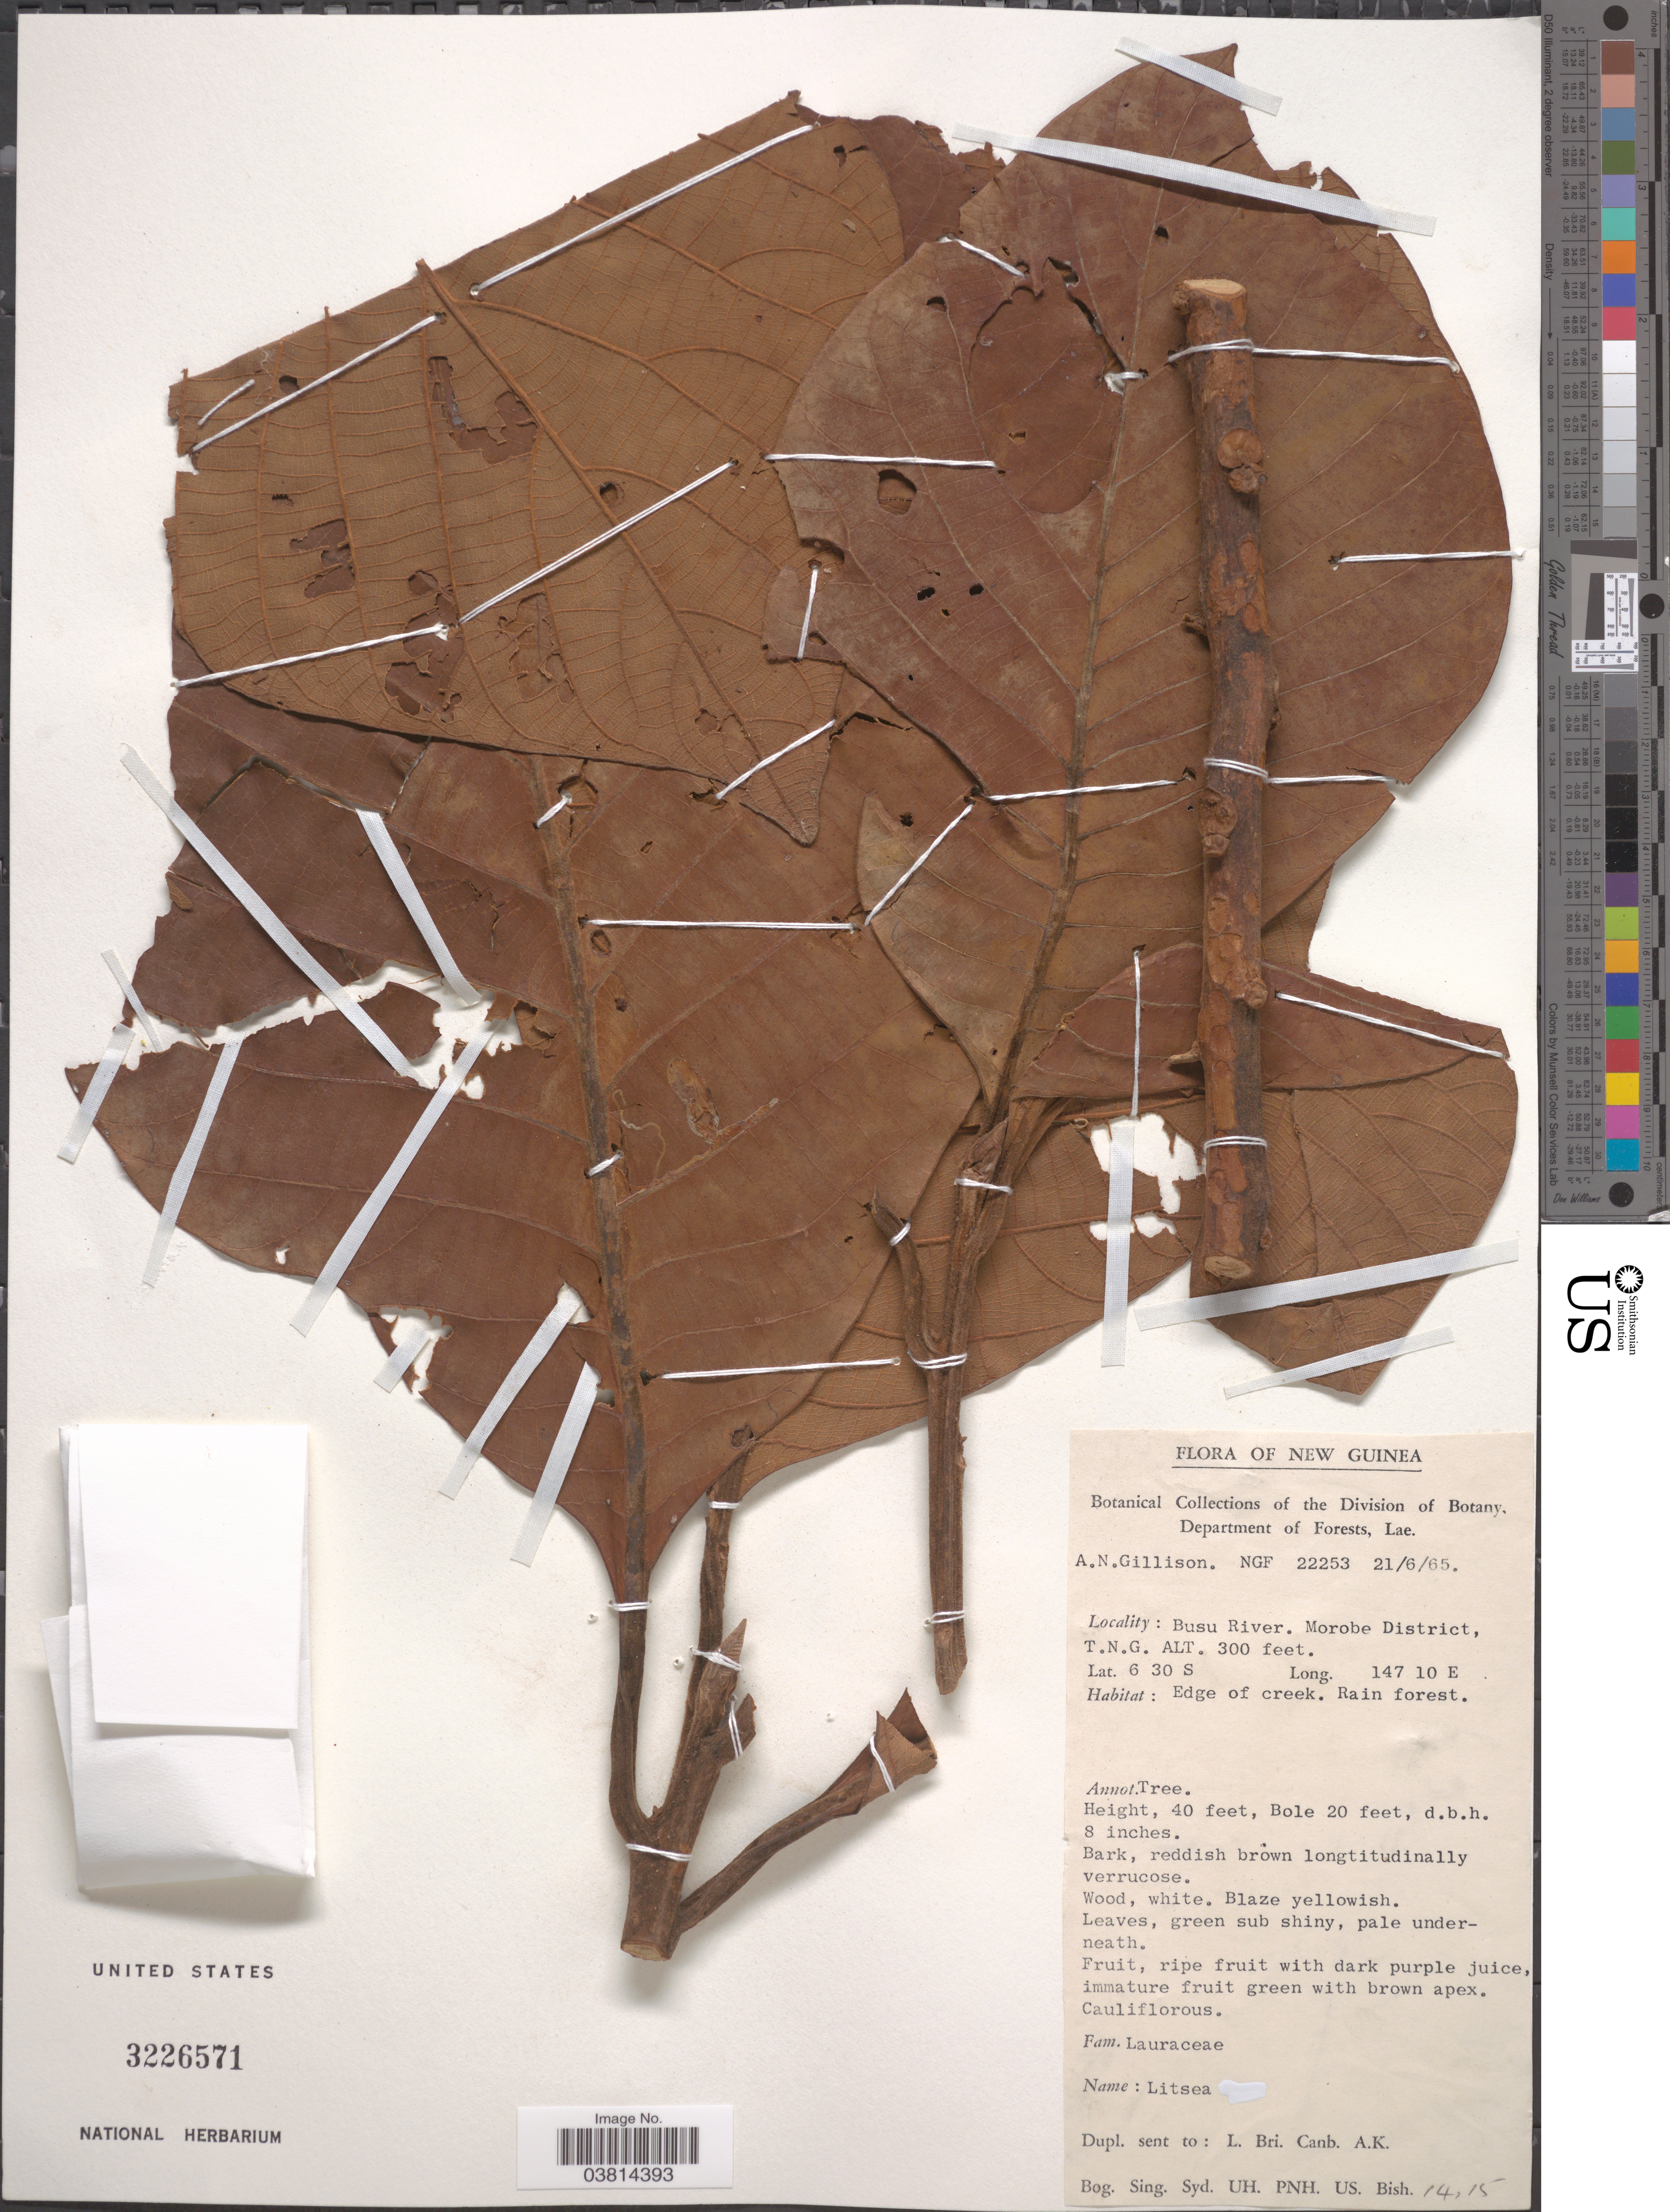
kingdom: Plantae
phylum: Tracheophyta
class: Magnoliopsida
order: Laurales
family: Lauraceae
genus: Litsea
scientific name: Litsea sp.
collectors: A. Gillison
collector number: NGF22253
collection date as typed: Transcribed d/m/y: 21/6/65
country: Papua New Guinea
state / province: Morobe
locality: New Guinea. Busu River. Morobe District, T.N.G.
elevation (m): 91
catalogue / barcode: US 3226571